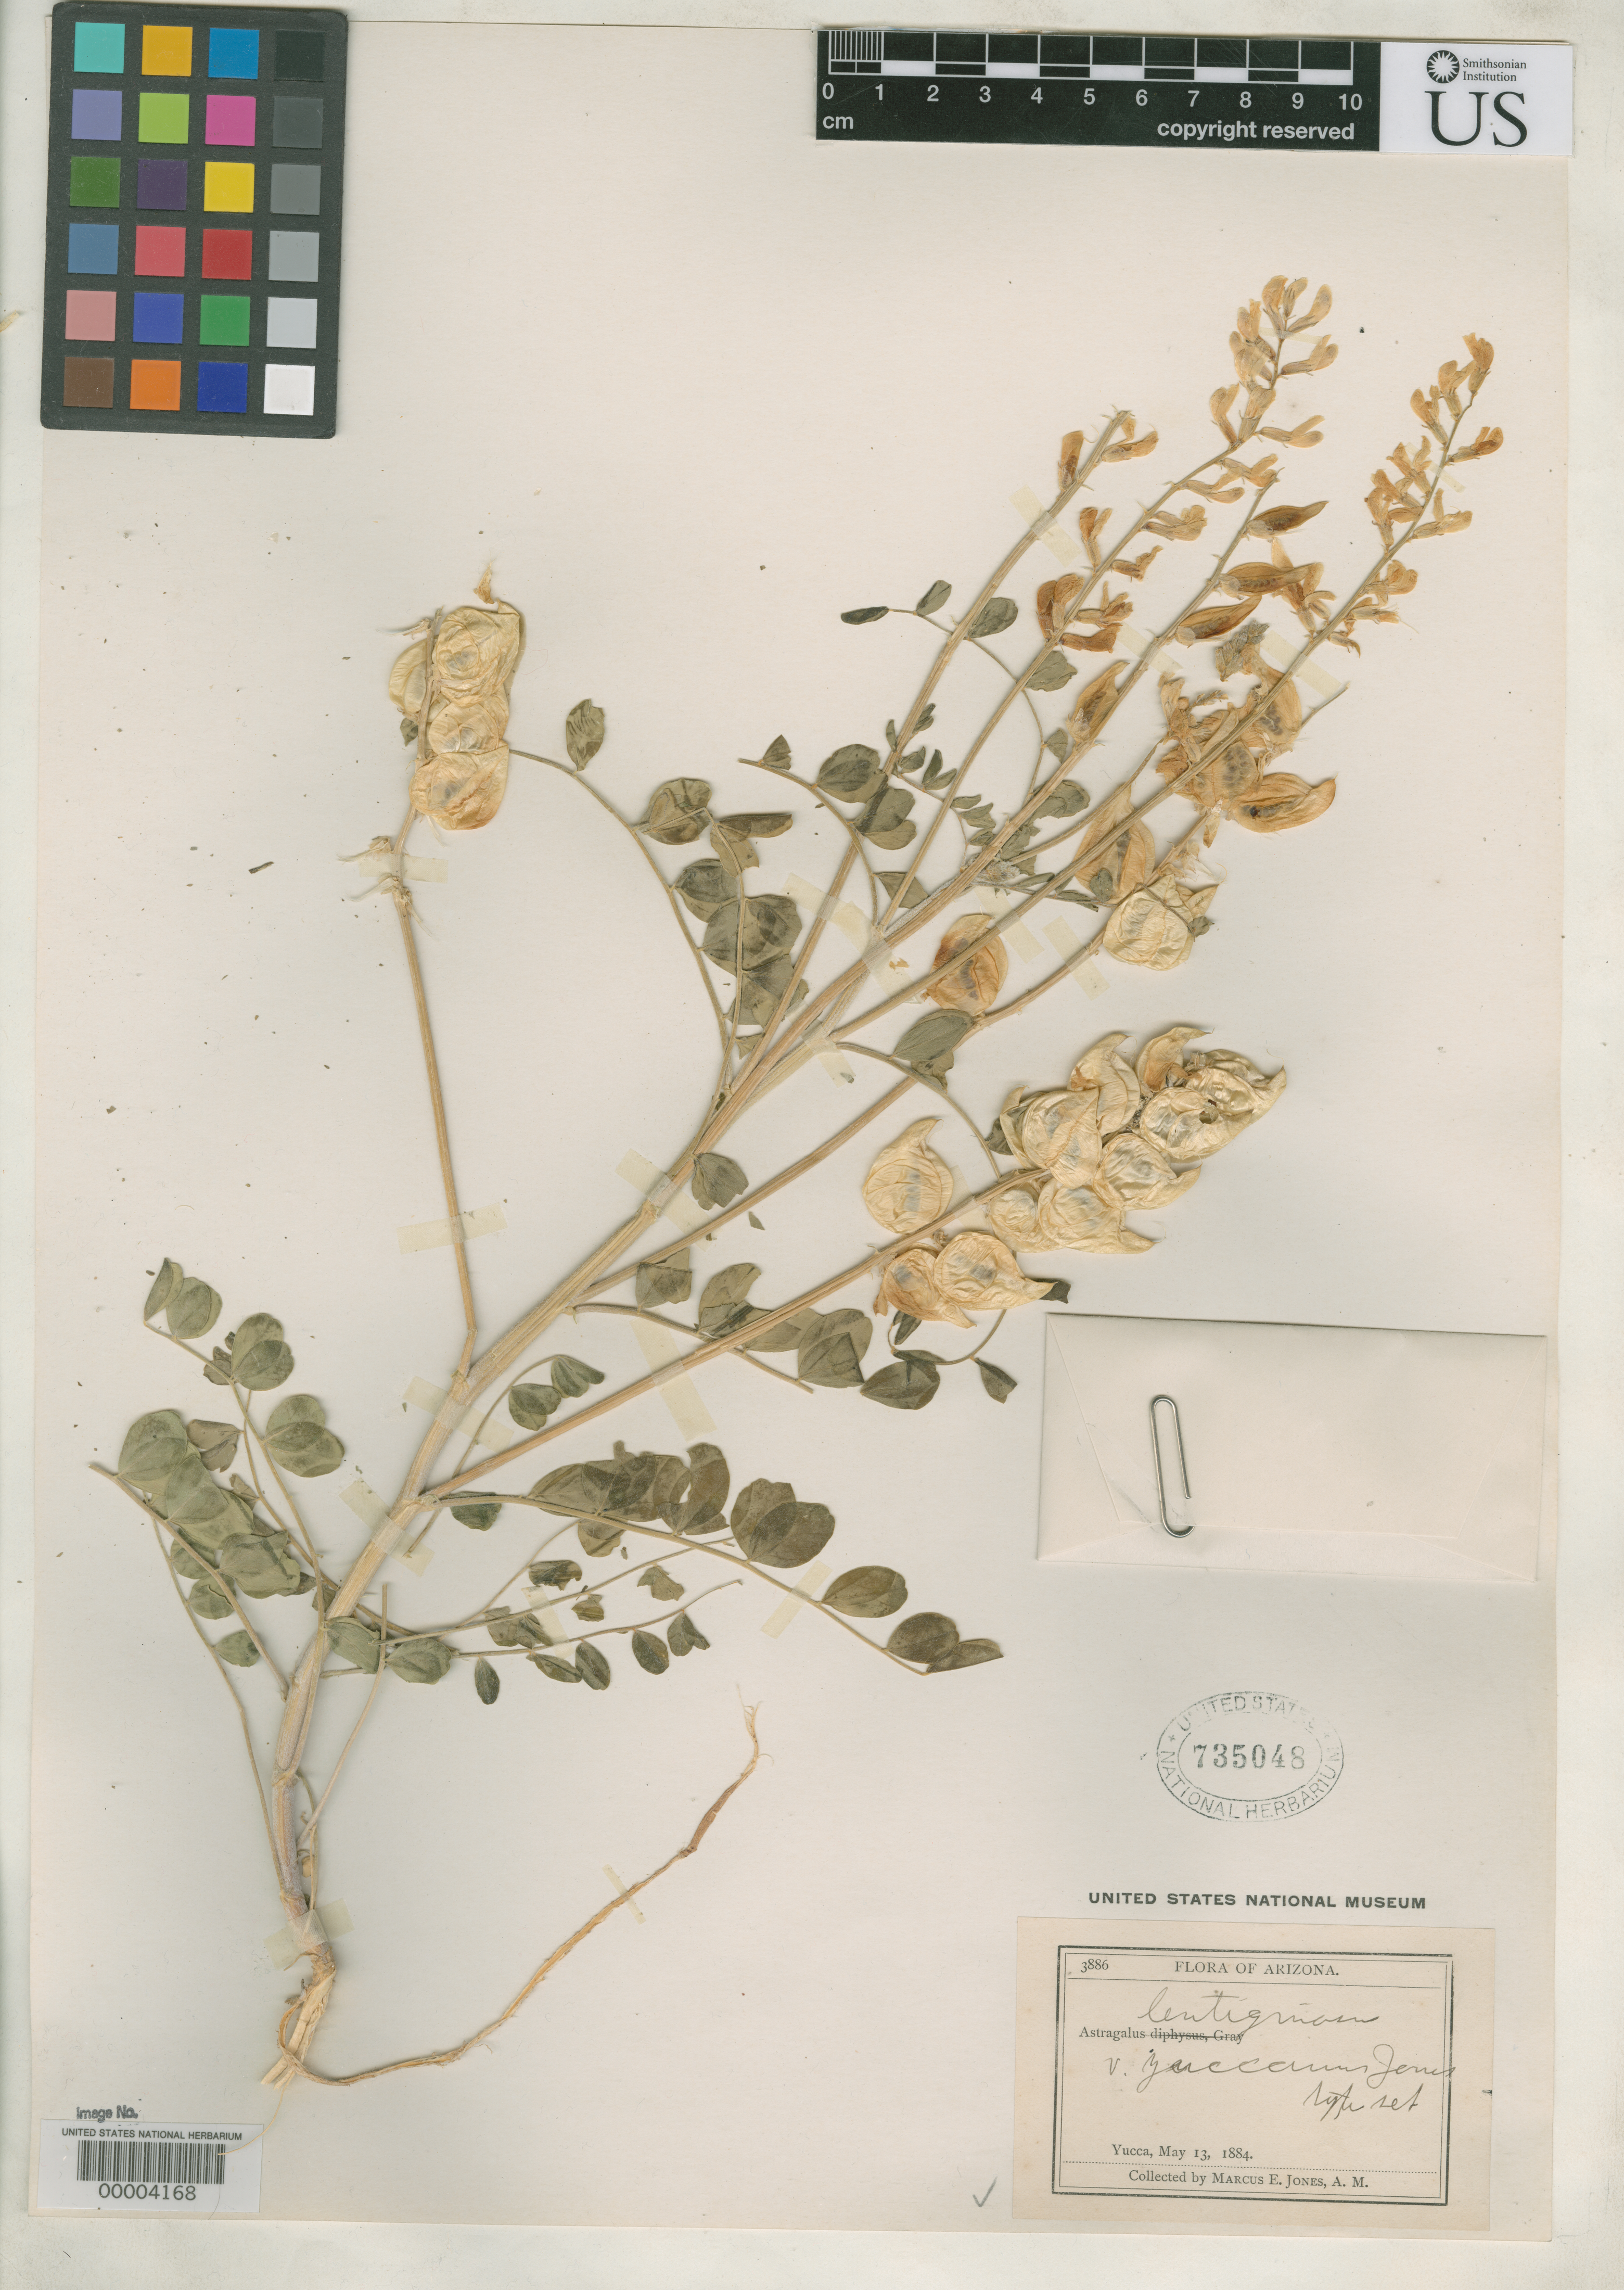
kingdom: Plantae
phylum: Tracheophyta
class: Magnoliopsida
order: Fabales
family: Fabaceae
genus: Astragalus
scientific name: Astragalus lentiginosus var. yuccanus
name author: M.E. Jones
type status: Isotype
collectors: M. E. Jones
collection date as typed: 13 May 1884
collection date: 1884-05-13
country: United States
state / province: Arizona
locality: Yucca.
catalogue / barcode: US 735048